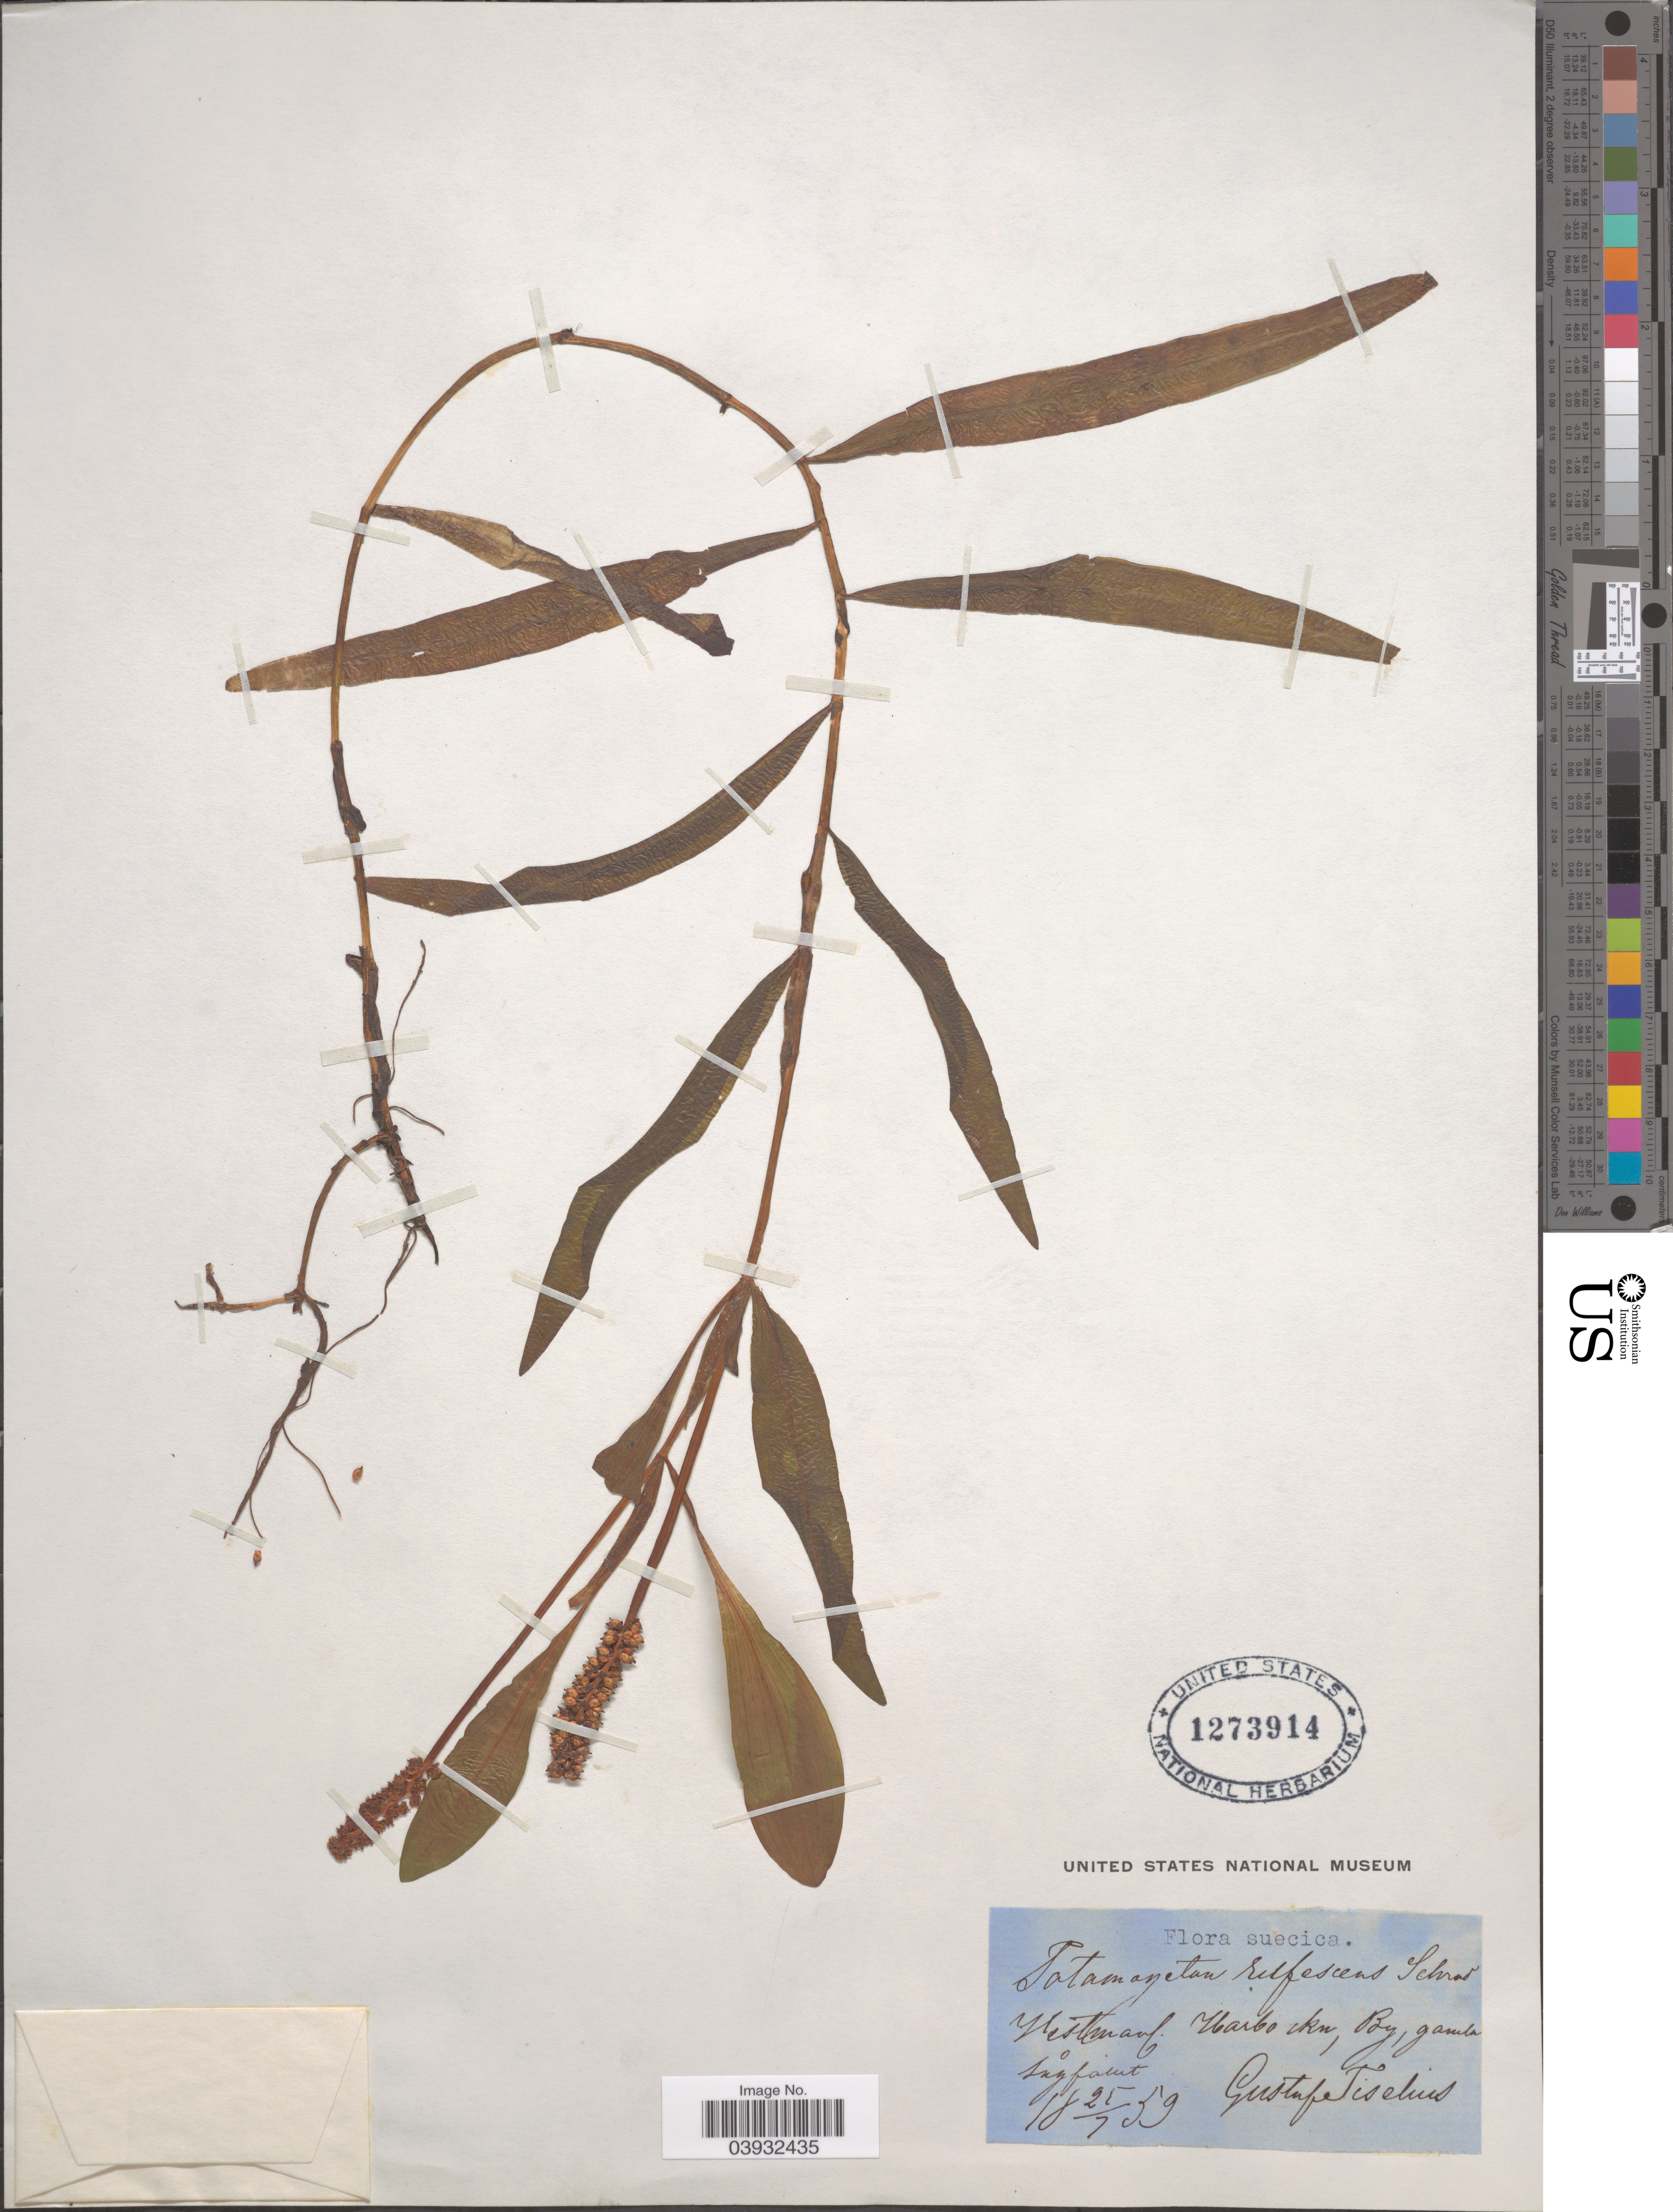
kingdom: Plantae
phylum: Tracheophyta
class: Liliopsida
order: Alismatales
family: Potamogetonaceae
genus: Potamogeton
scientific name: Potamogeton rufescens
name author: Schrad.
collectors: G. Tiselius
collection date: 1859-07-25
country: Sweden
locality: Suecica. Vastmanl, Harbo skn, By, gamla Lůgfamt. [interpreted]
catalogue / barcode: US 1273914